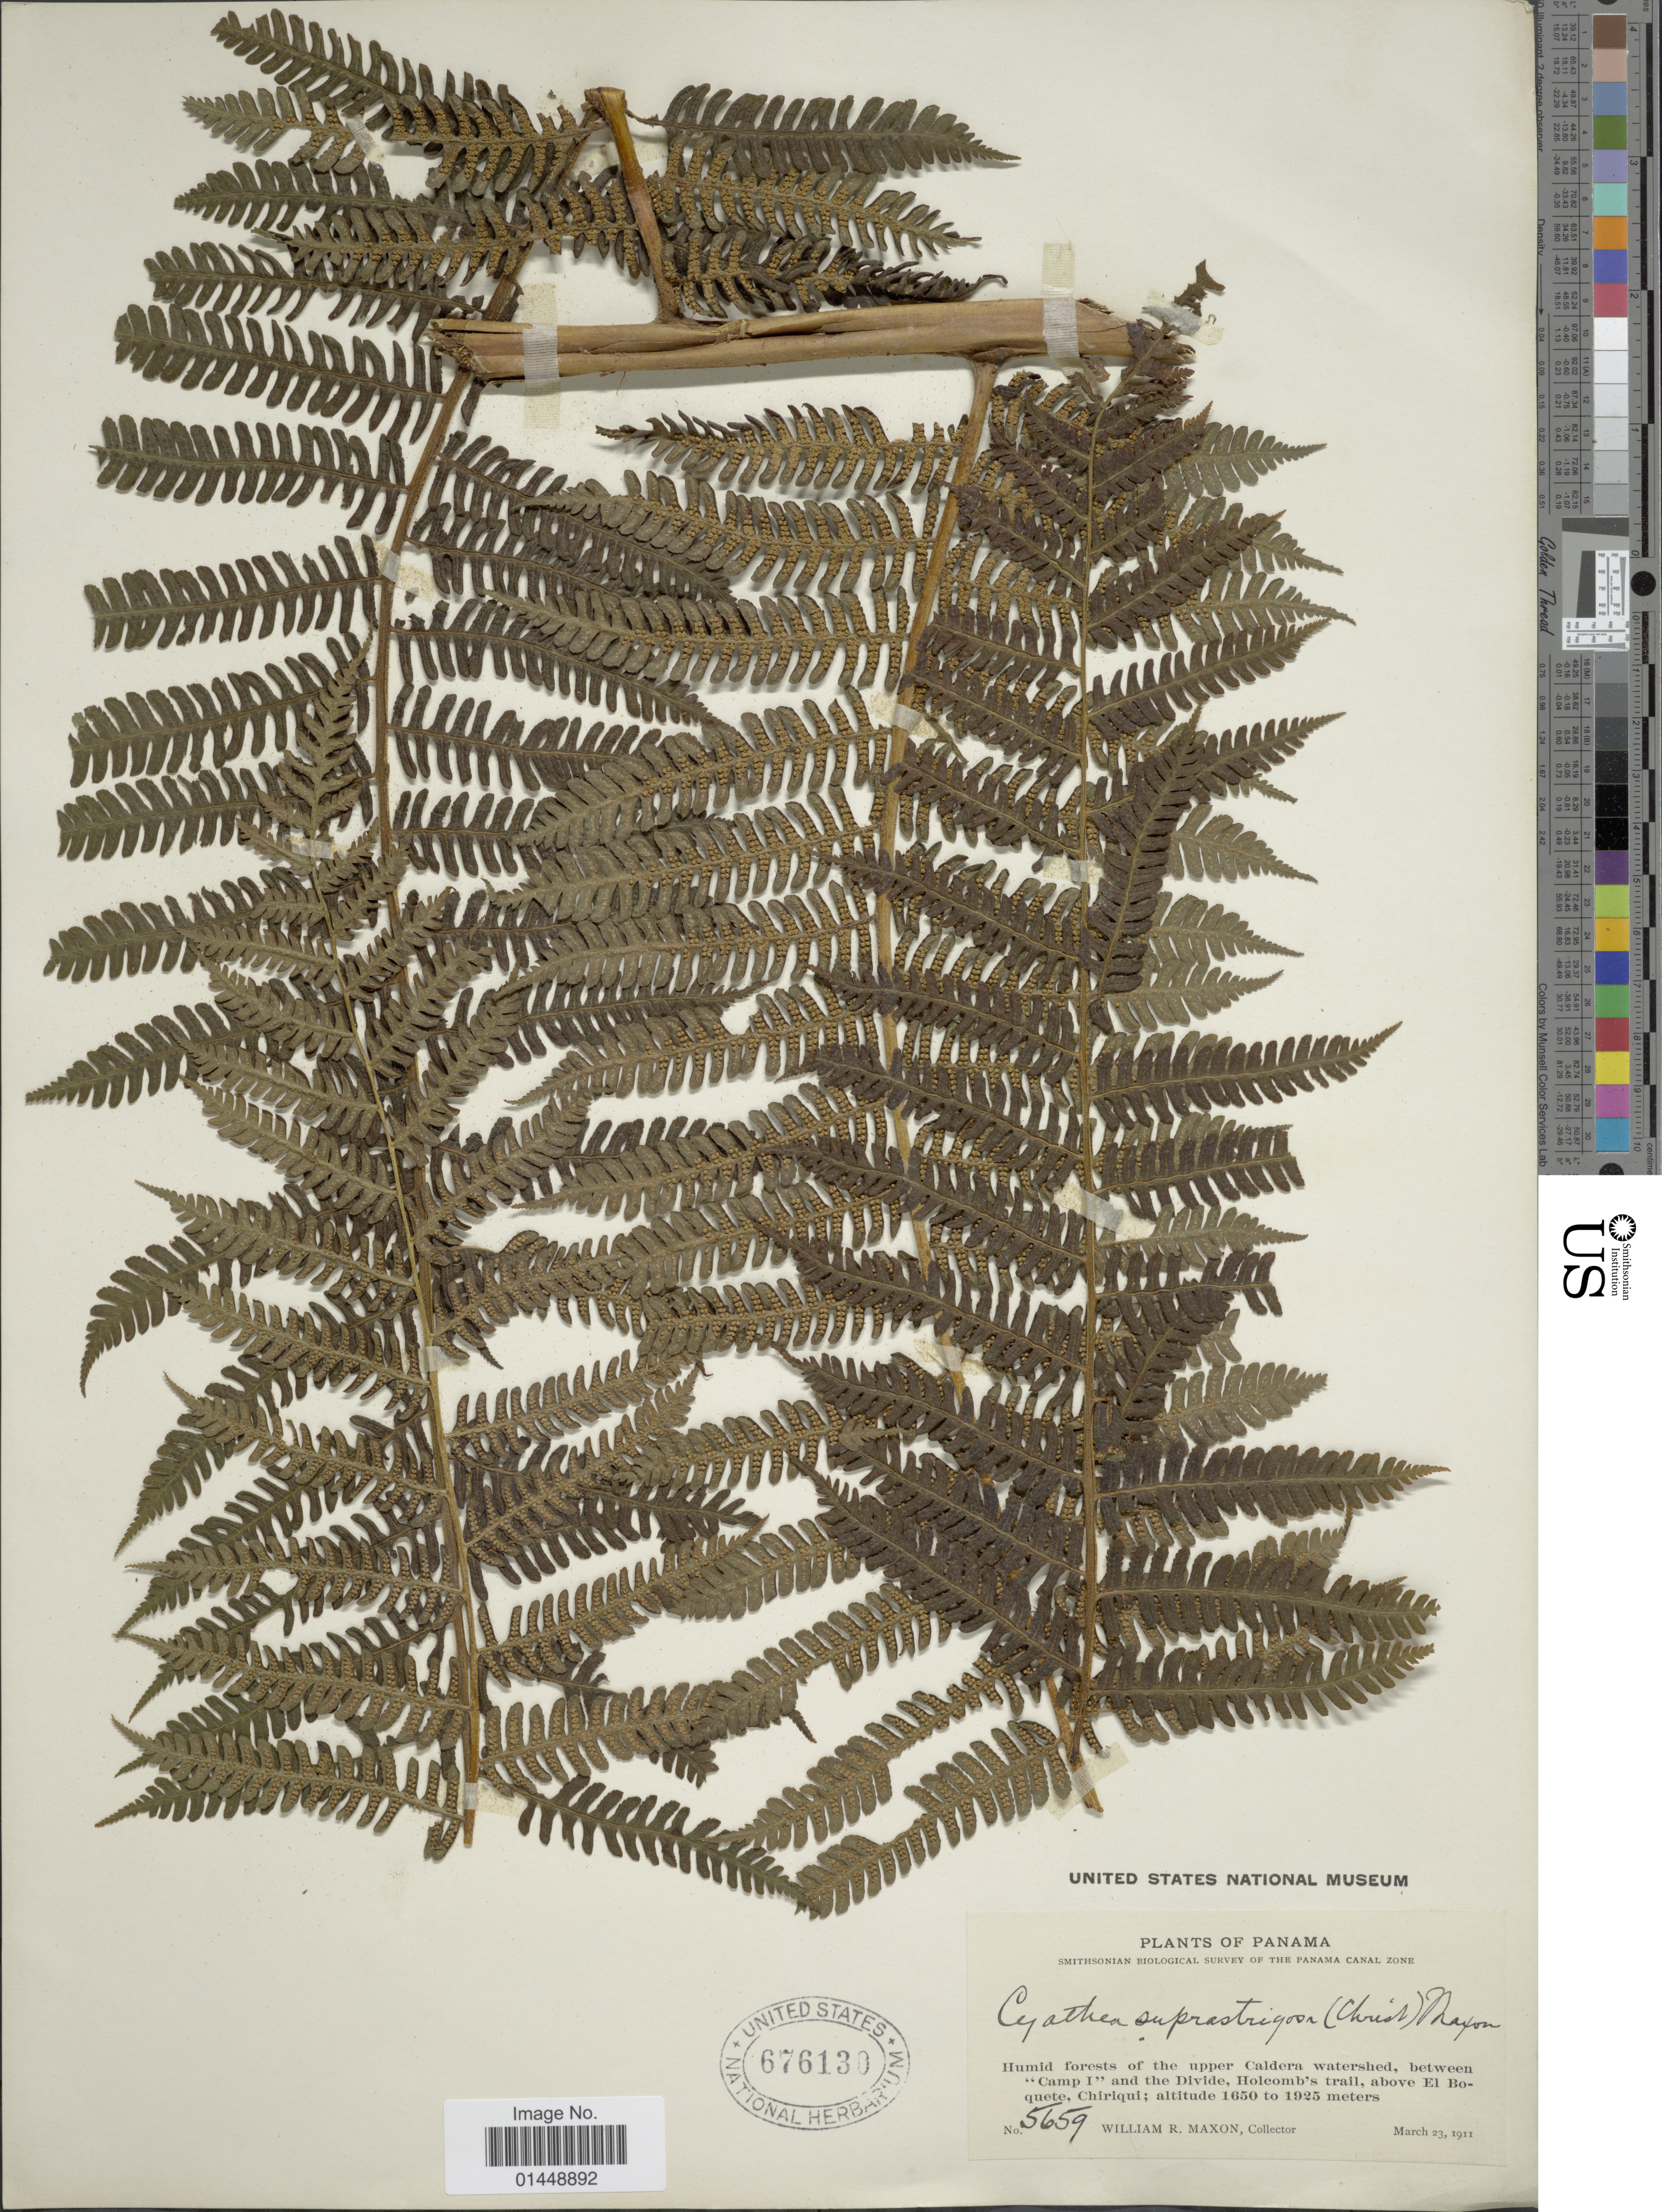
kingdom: Plantae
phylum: Tracheophyta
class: Polypodiopsida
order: Cyatheales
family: Cyatheaceae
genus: Cyathea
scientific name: Cyathea fulva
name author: (M. Martens & Galeotti) Fée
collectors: W. R. Maxon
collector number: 5659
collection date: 1911-03-23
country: Panama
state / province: Chiriqui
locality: Humid forests of the upper Caldera watershed, between "Camp I" and the Divide, Holcomb's trail, above El Boquete, Chiriqui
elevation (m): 1650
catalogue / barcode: US 676130